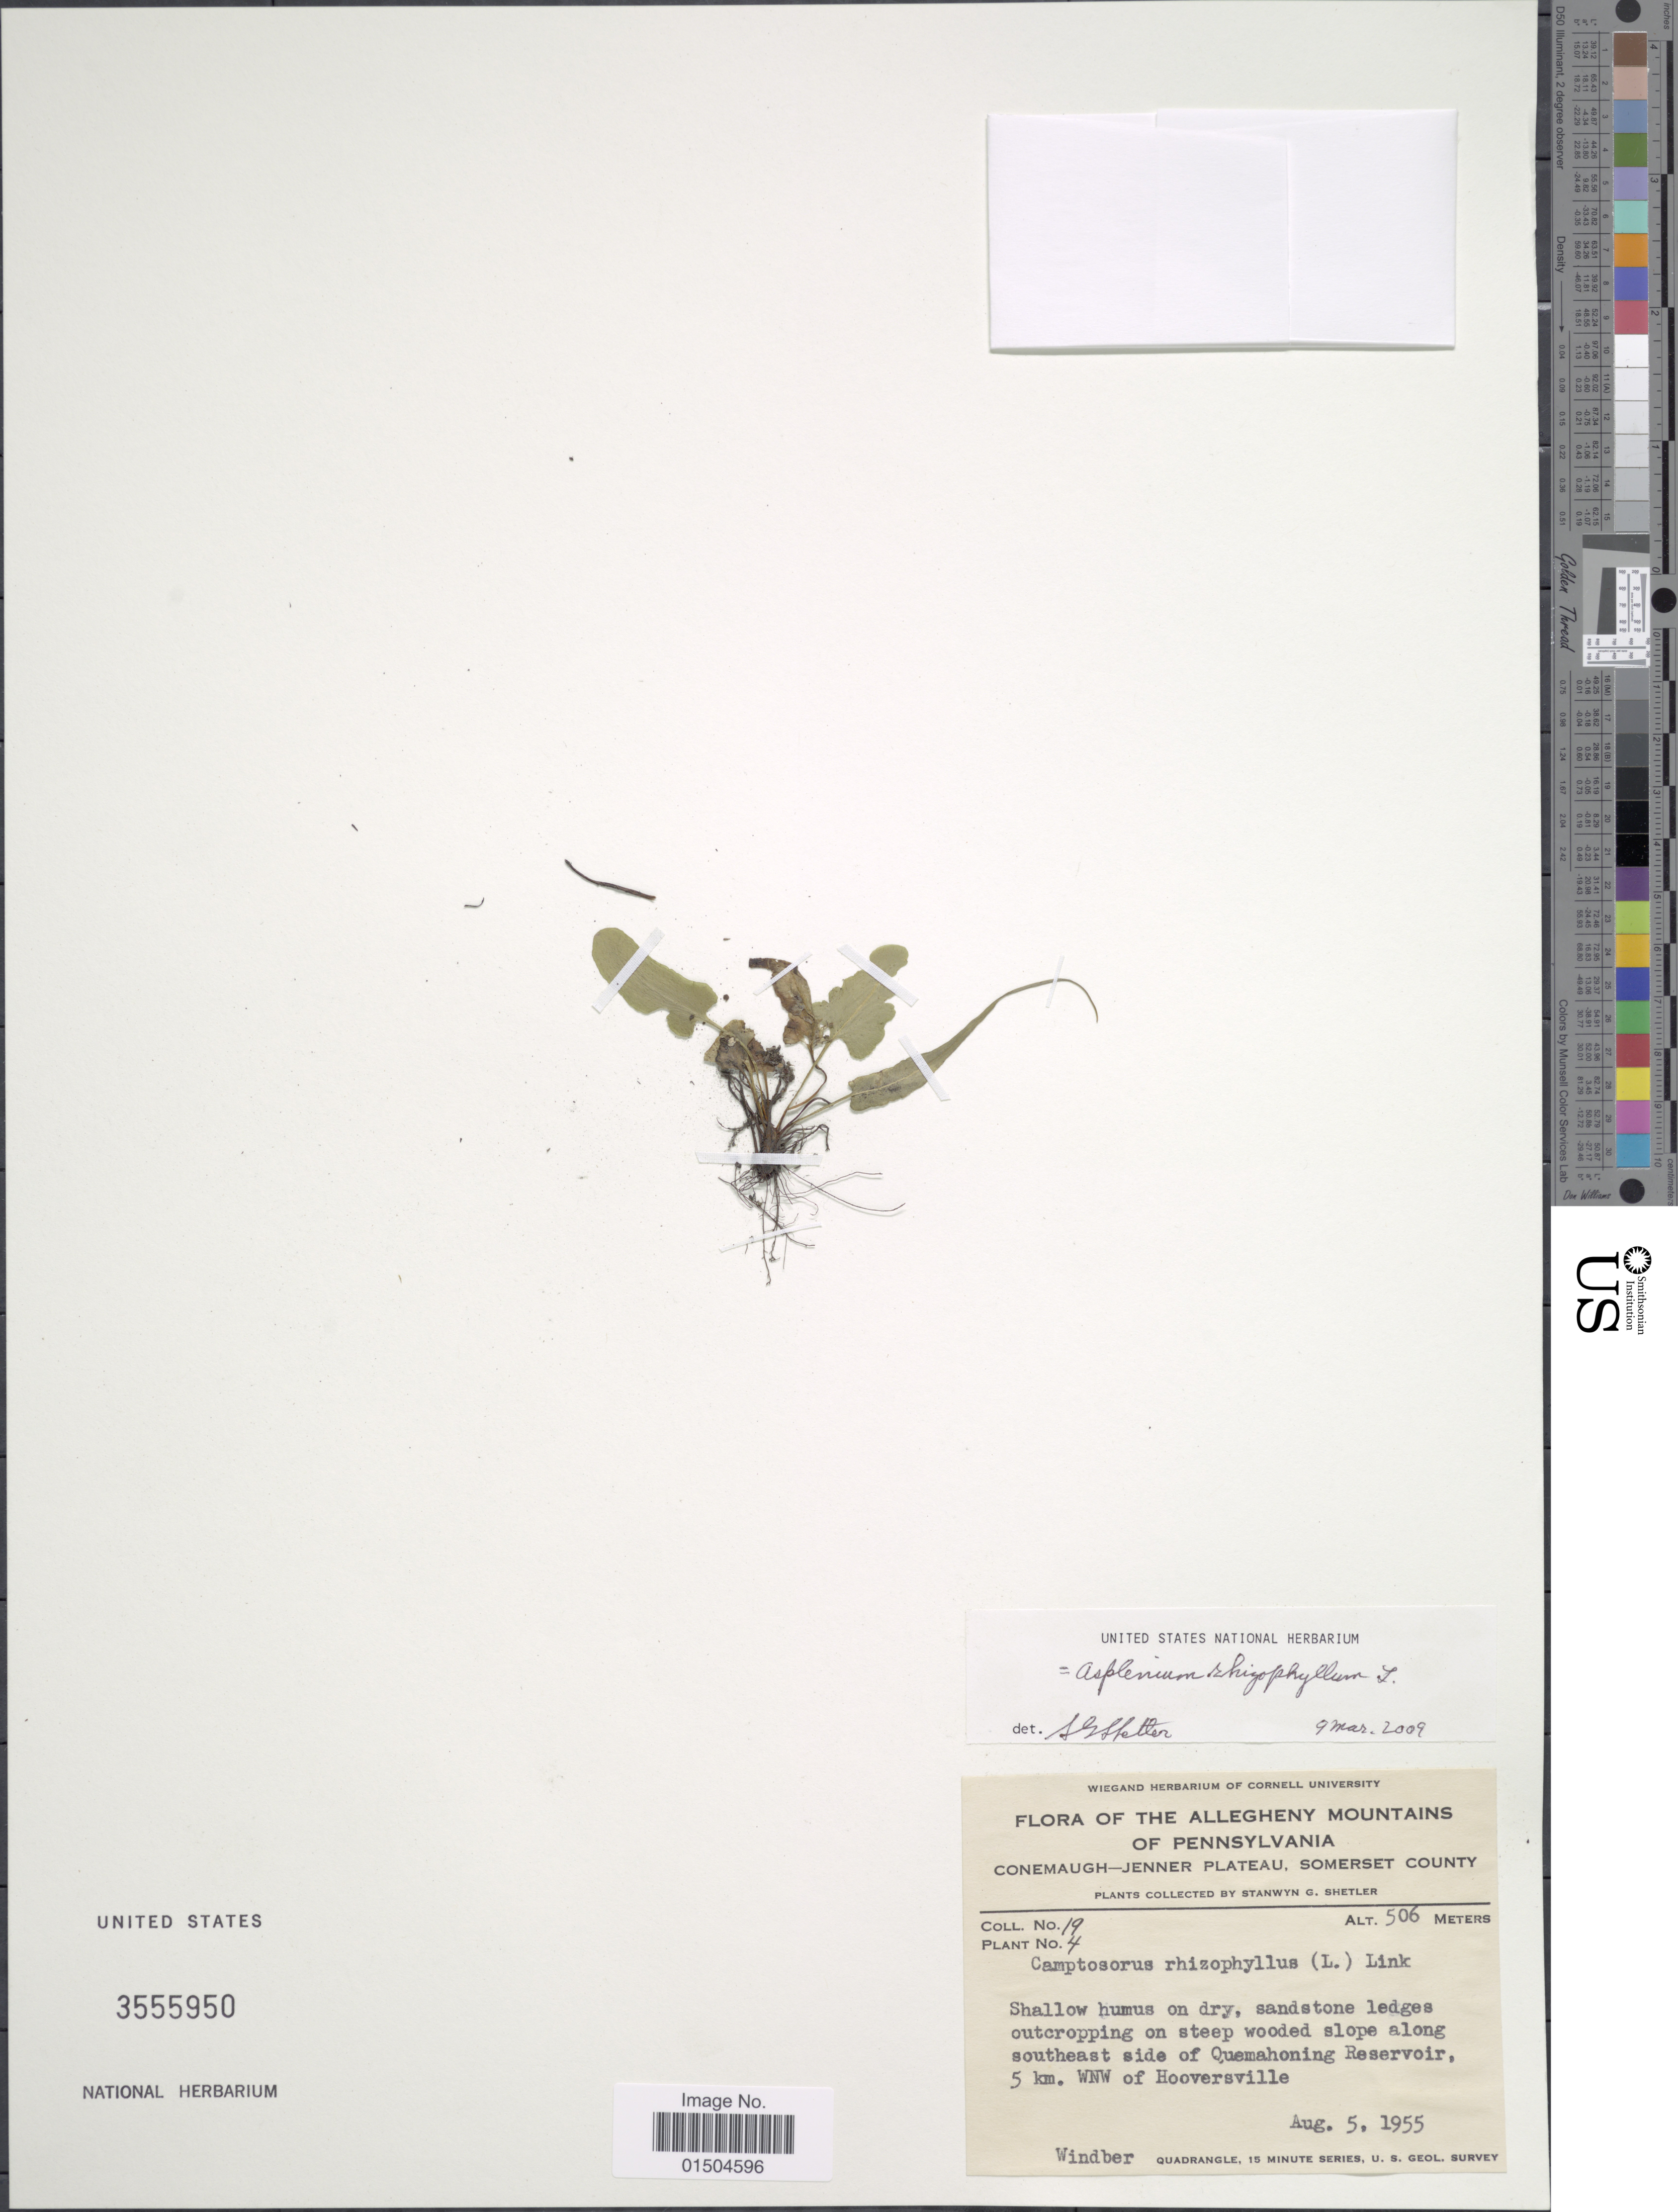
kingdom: Plantae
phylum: Tracheophyta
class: Polypodiopsida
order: Polypodiales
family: Aspleniaceae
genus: Asplenium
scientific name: Asplenium rhizophyllum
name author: L.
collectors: S. Shetler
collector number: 19/4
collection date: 1955-08-05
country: United States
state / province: Pennsylvania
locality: Allegheny Mountains of Pennsylvania. Conemaugh-Jener Plateau, Somerset County. Shallow humus on dry, sandstone ledges outcropping on steep wooded slope along southeast side of Quemahoning Reservoir, 5 km. WNW of Hooversville.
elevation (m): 506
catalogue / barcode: US 3555950